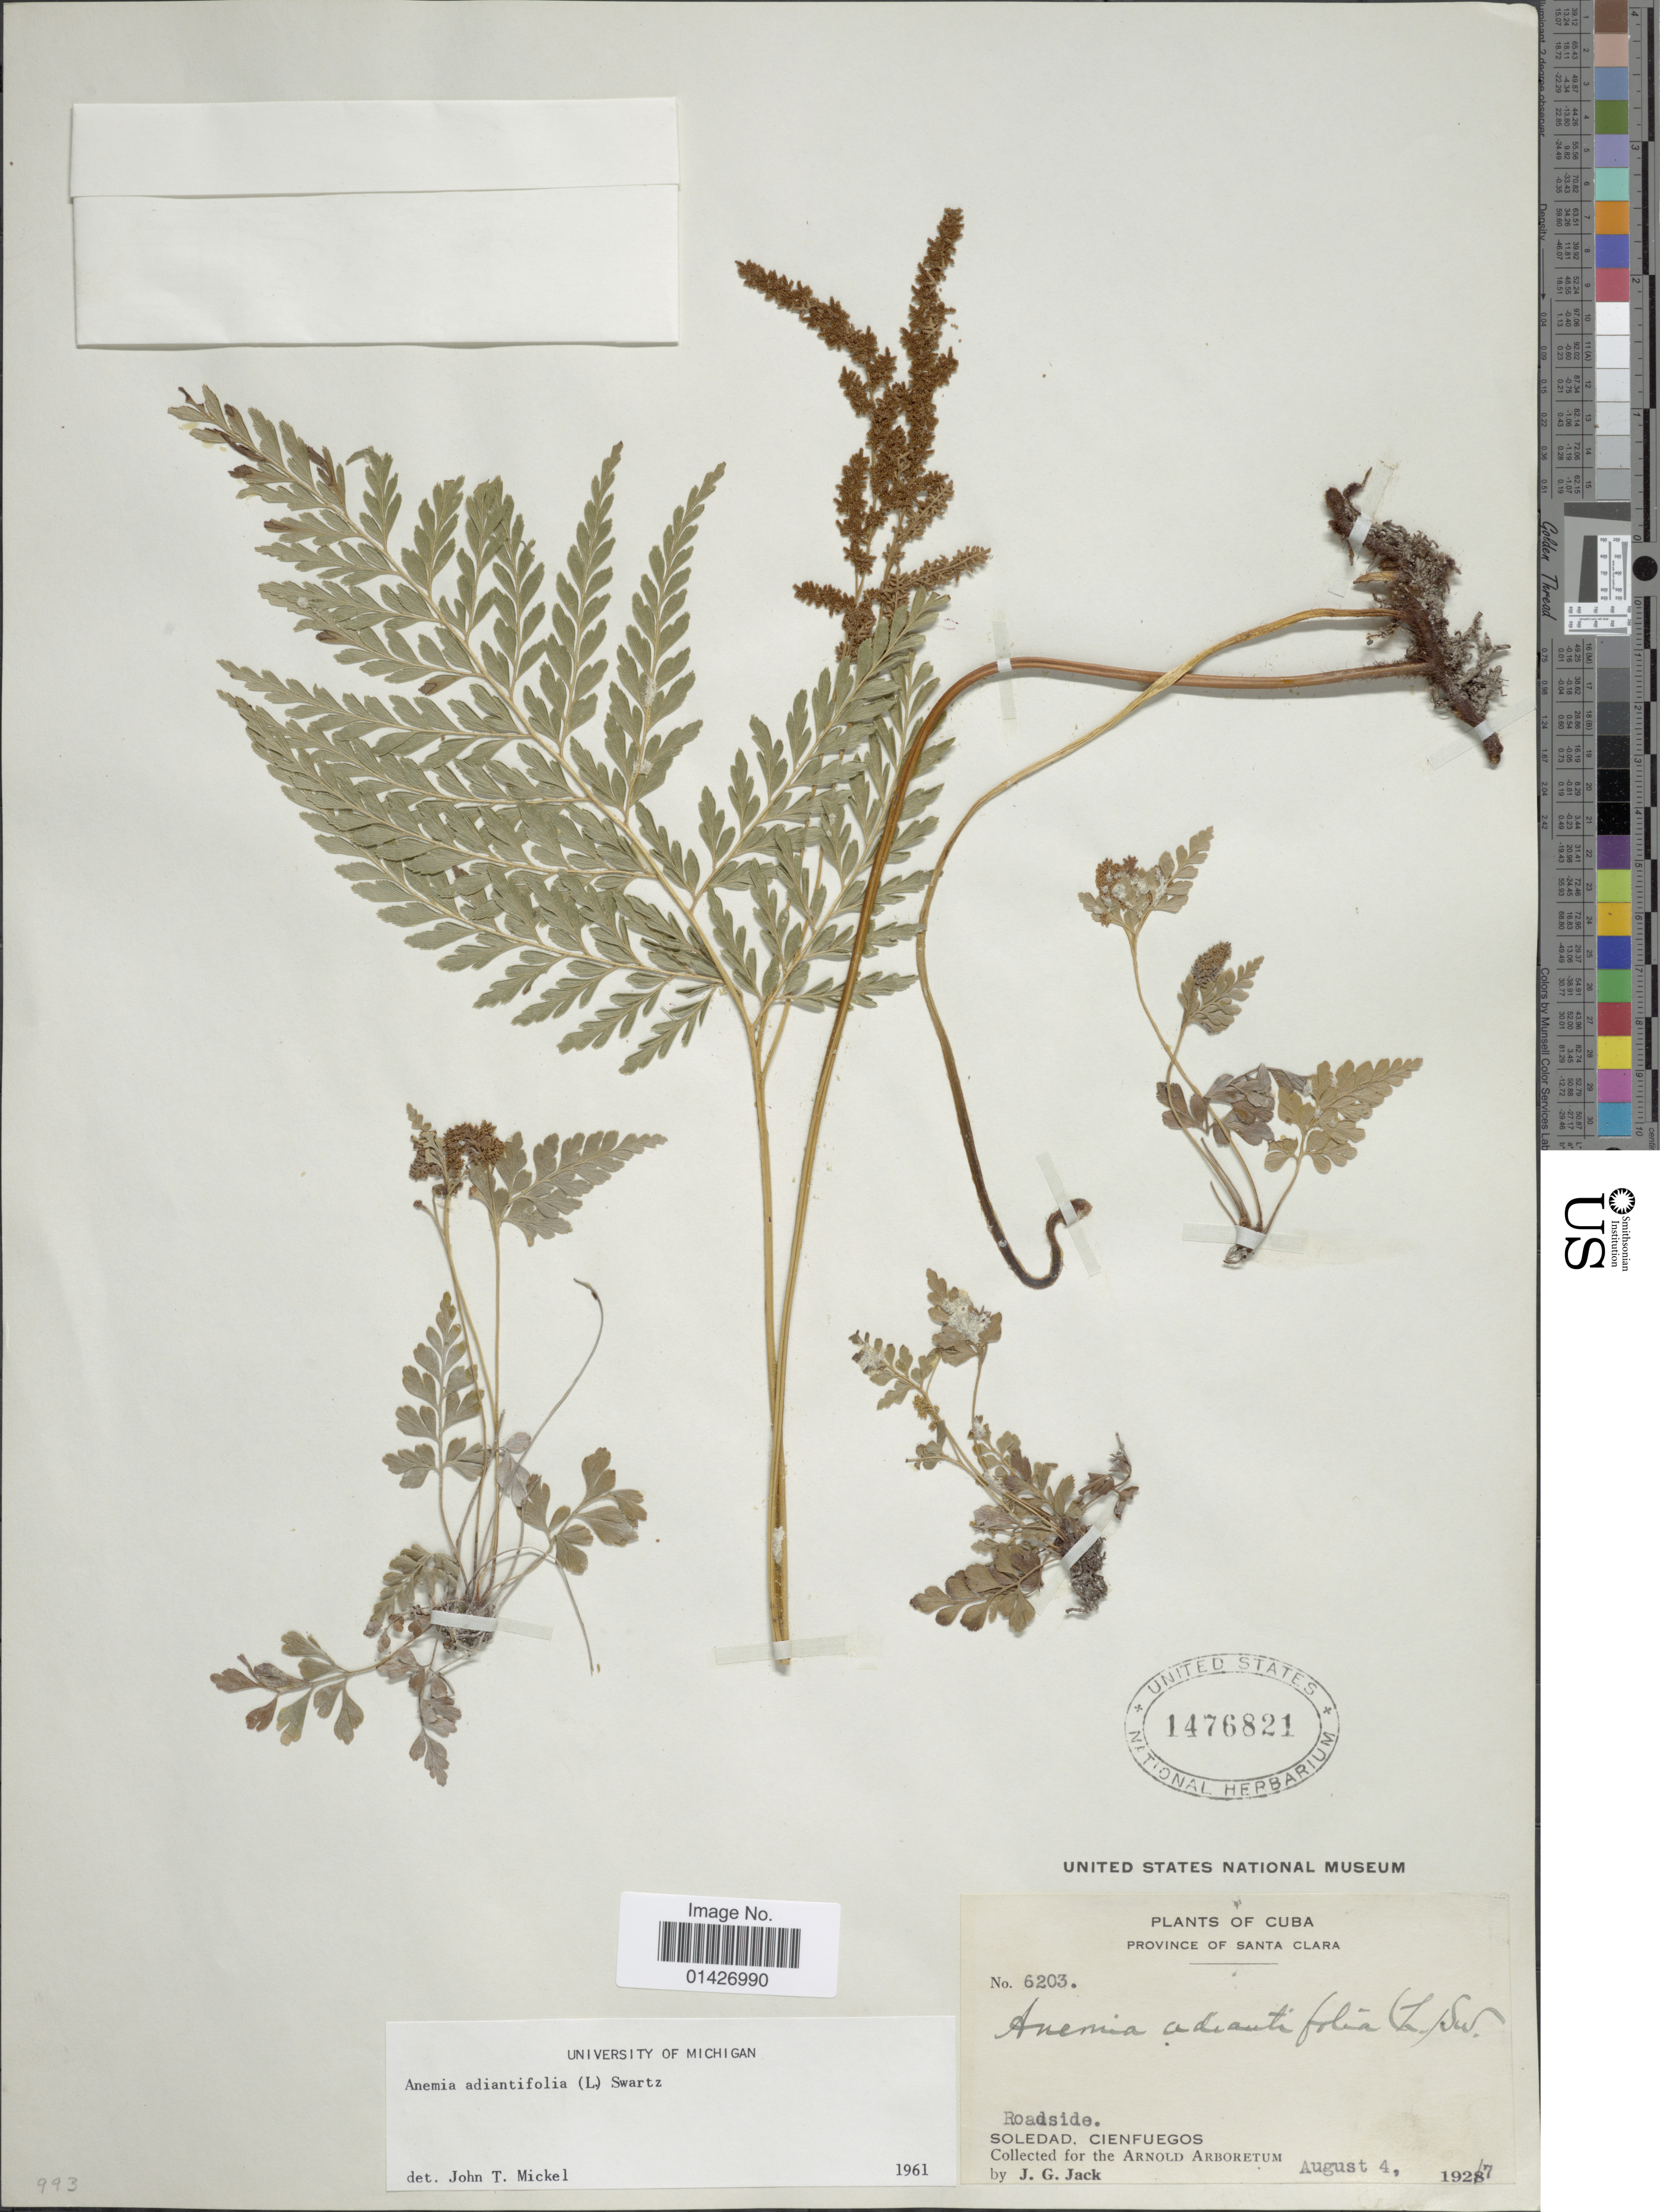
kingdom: Plantae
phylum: Tracheophyta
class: Polypodiopsida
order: Schizaeales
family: Anemiaceae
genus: Anemia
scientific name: Anemia adiantifolia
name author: (L.) Sw.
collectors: J. G. Jack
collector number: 6203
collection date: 1927-08-04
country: Cuba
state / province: Las Villas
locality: Province of Santa Clara. Roadside. Soledad, Cienfuegos.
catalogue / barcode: US 1476821